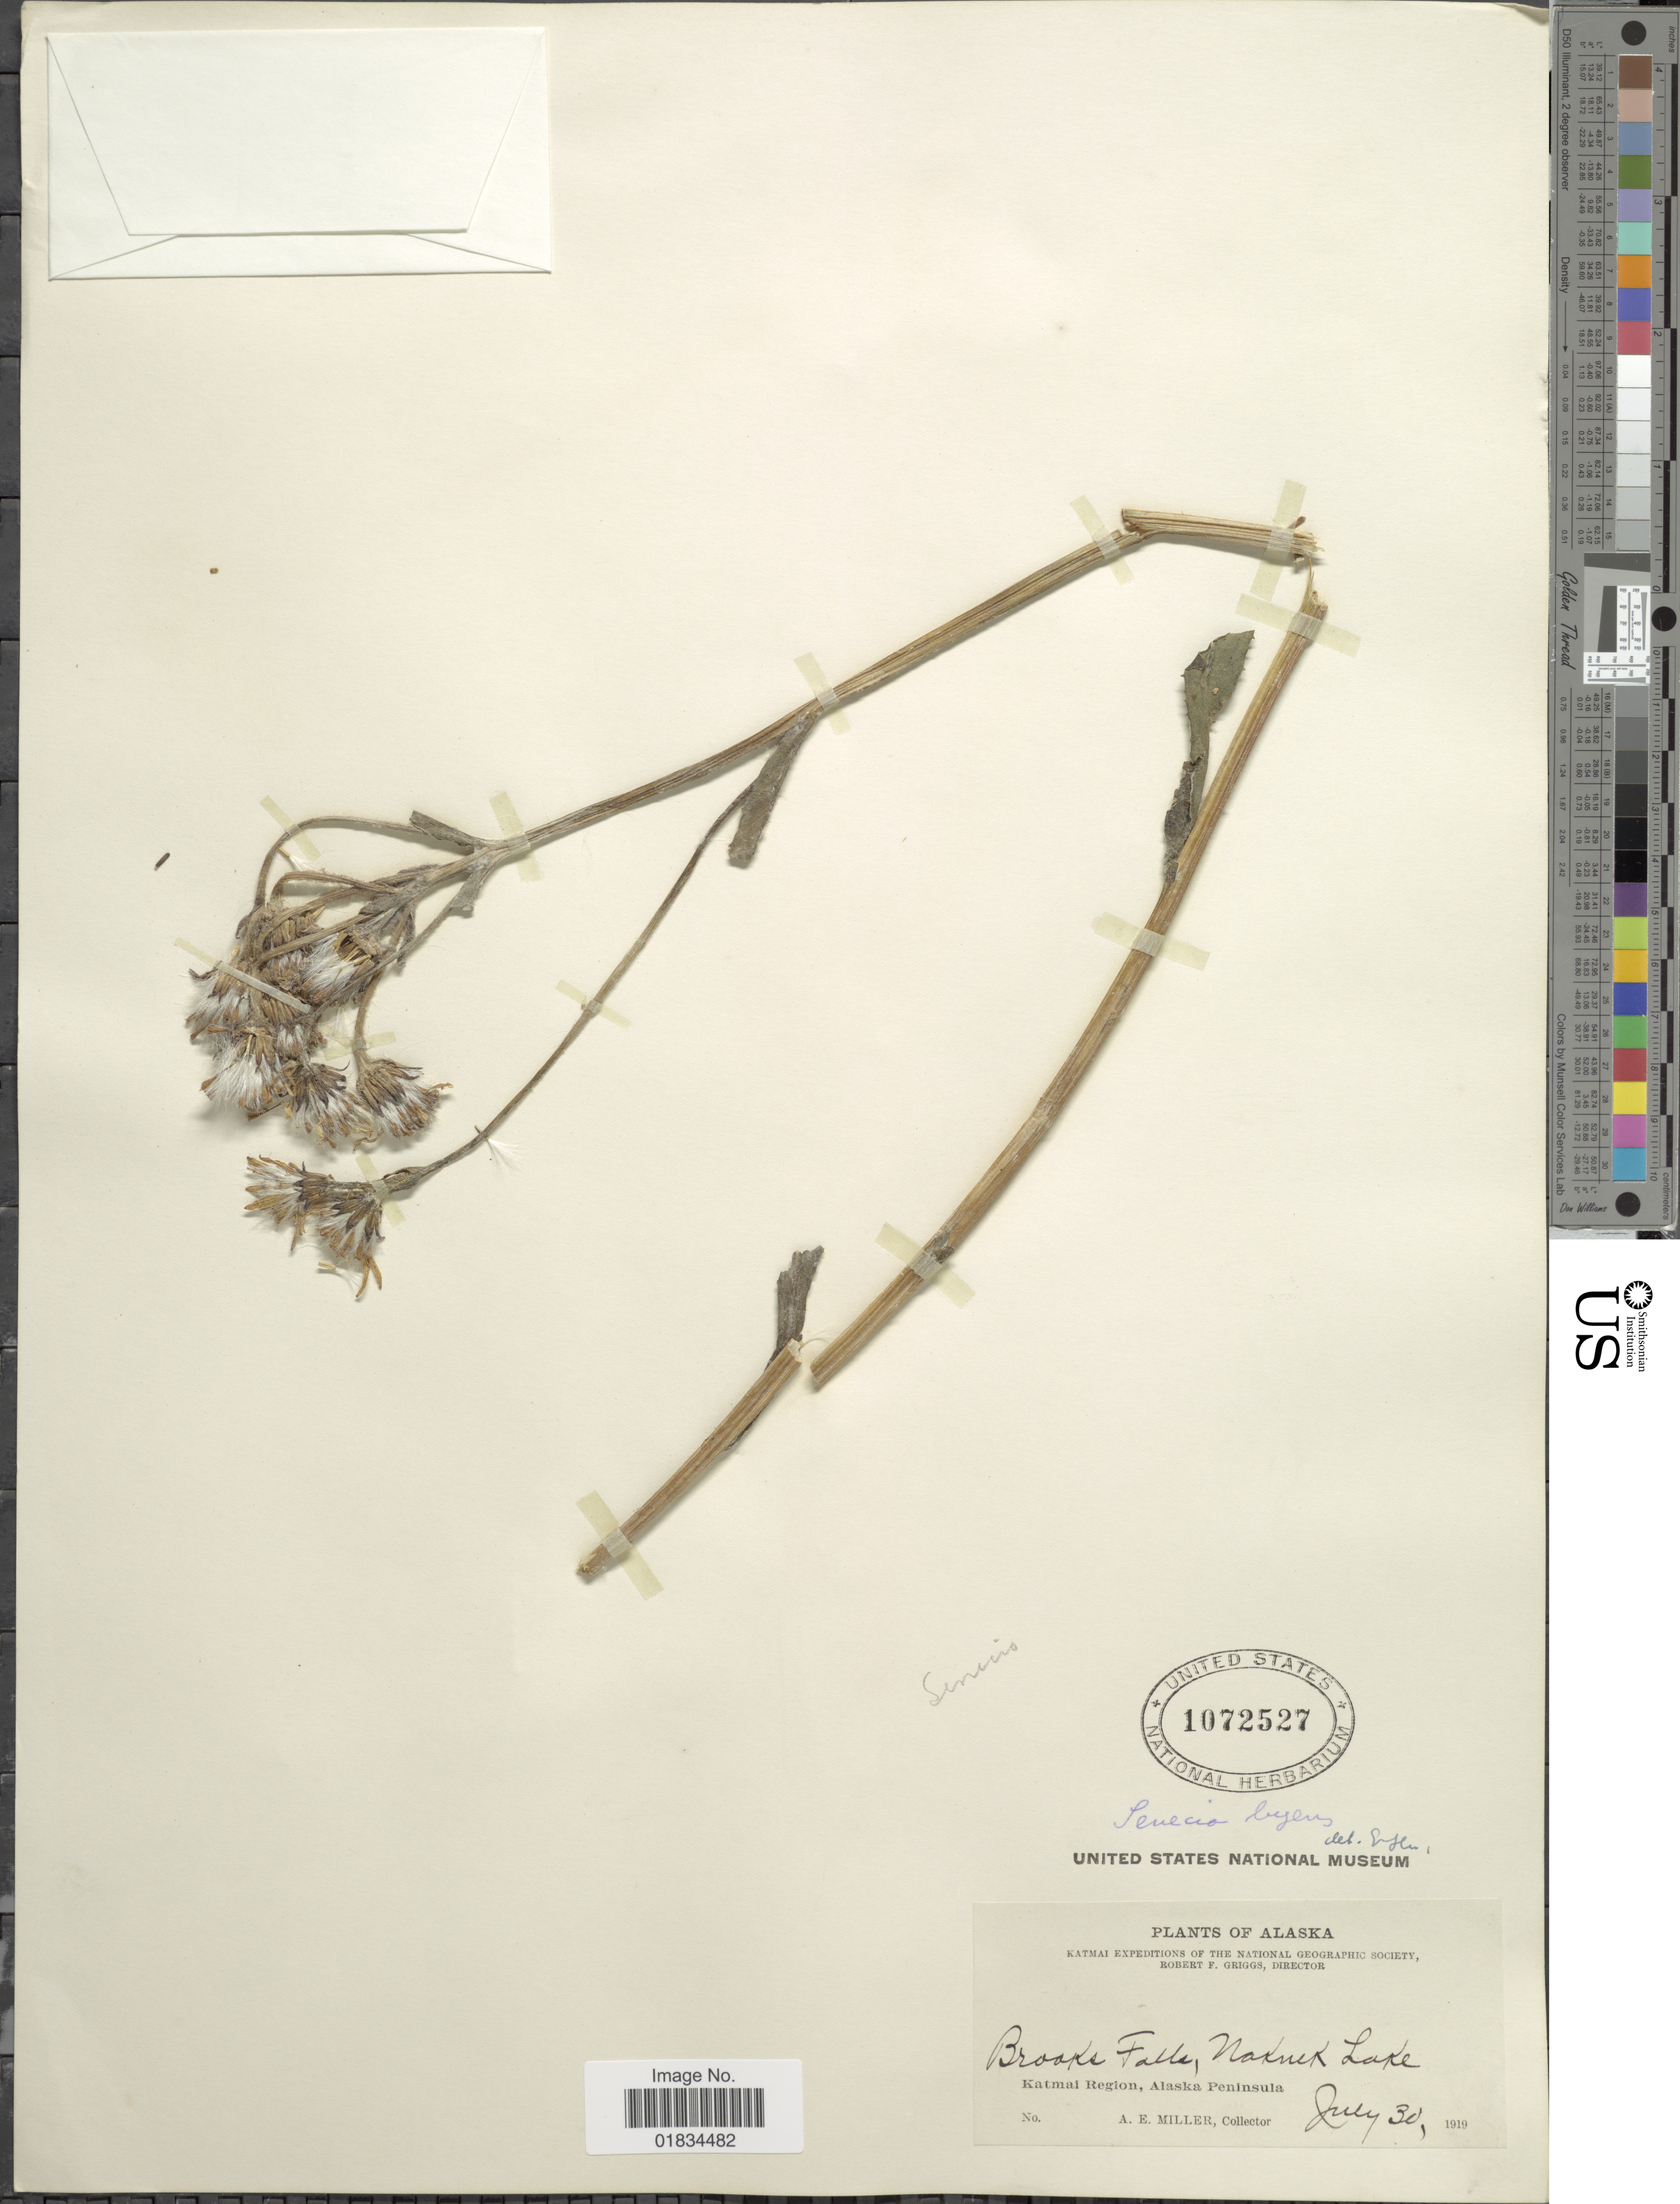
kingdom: Plantae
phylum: Tracheophyta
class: Magnoliopsida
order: Asterales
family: Asteraceae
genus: Senecio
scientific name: Senecio lugens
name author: Richardson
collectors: A. E. Miller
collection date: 1919-07-30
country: United States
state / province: Alaska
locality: Brooks Falls, Naknek Lake Katmai Region, Alaska Peninsula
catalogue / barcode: US 1072527